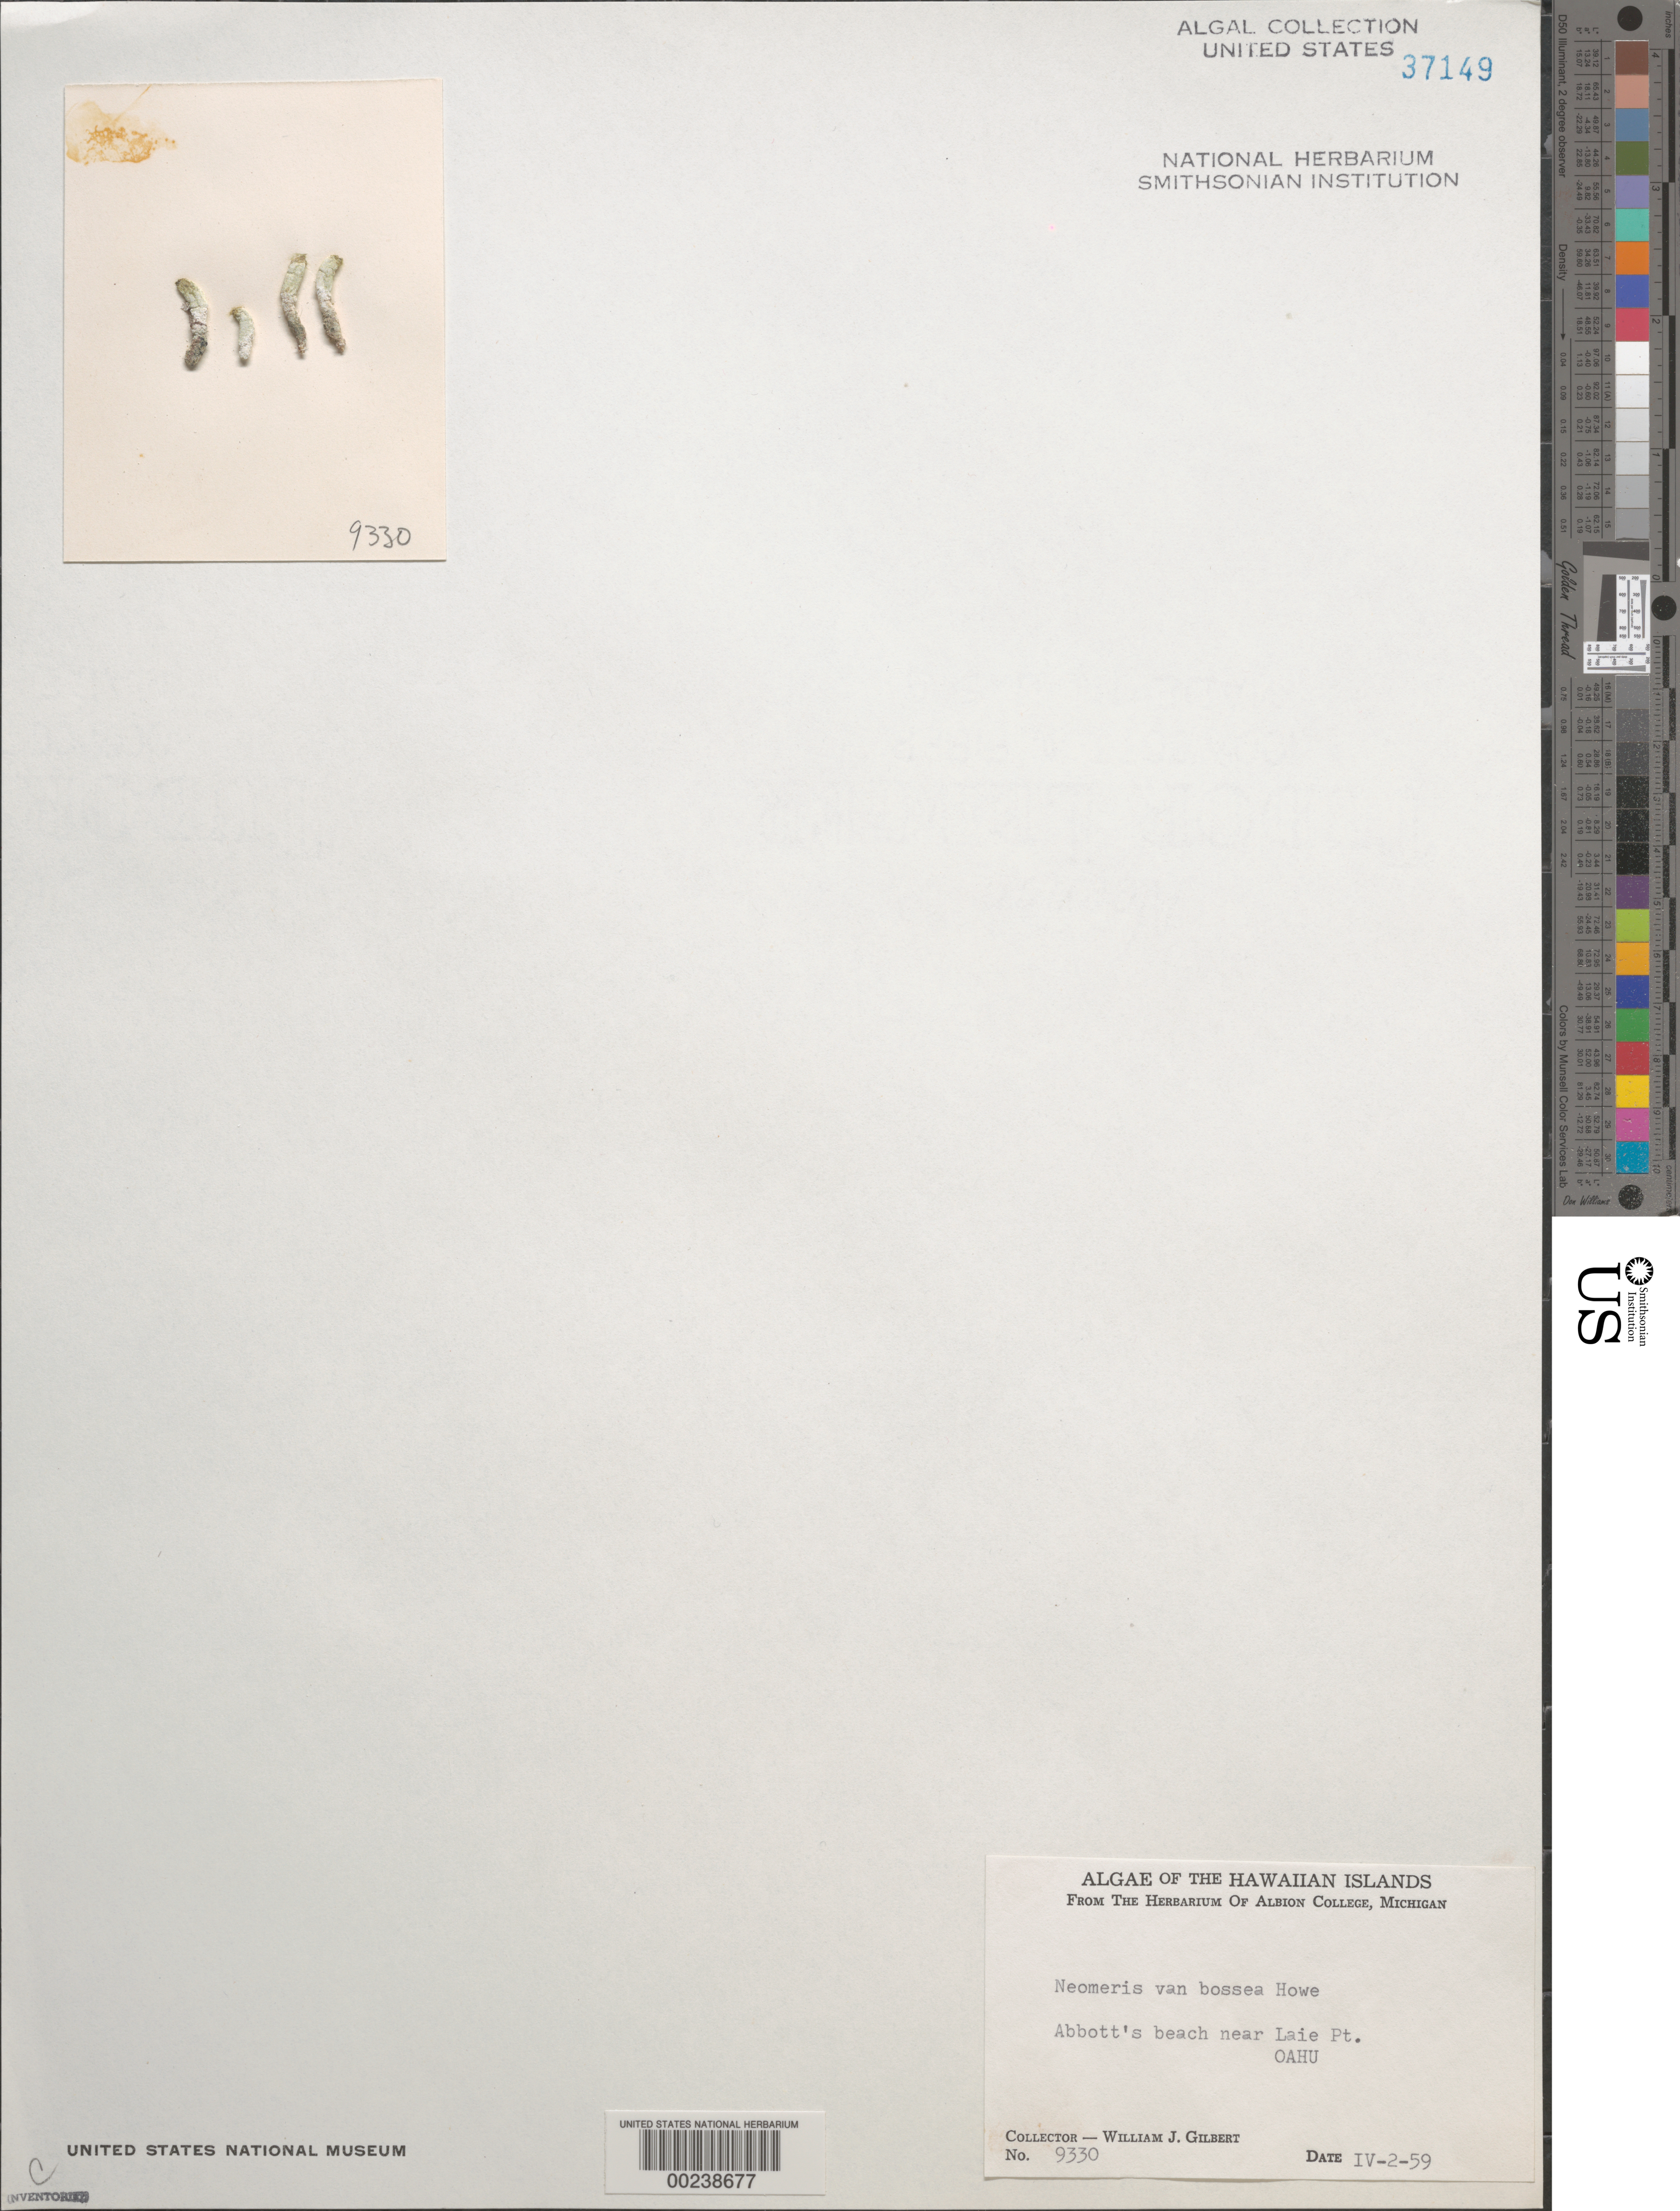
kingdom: Plantae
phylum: Chlorophyta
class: Ulvophyceae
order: Dasycladales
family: Dasycladaceae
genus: Neomeris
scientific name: Neomeris vanbosseae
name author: M. Howe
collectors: W. J. Gilbert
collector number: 9330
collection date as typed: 02 Apr 1959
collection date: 1959-04-02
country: United States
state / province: Hawaii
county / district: Honolulu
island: Oahu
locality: Abbott's Beach near Laie Point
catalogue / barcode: US 37149